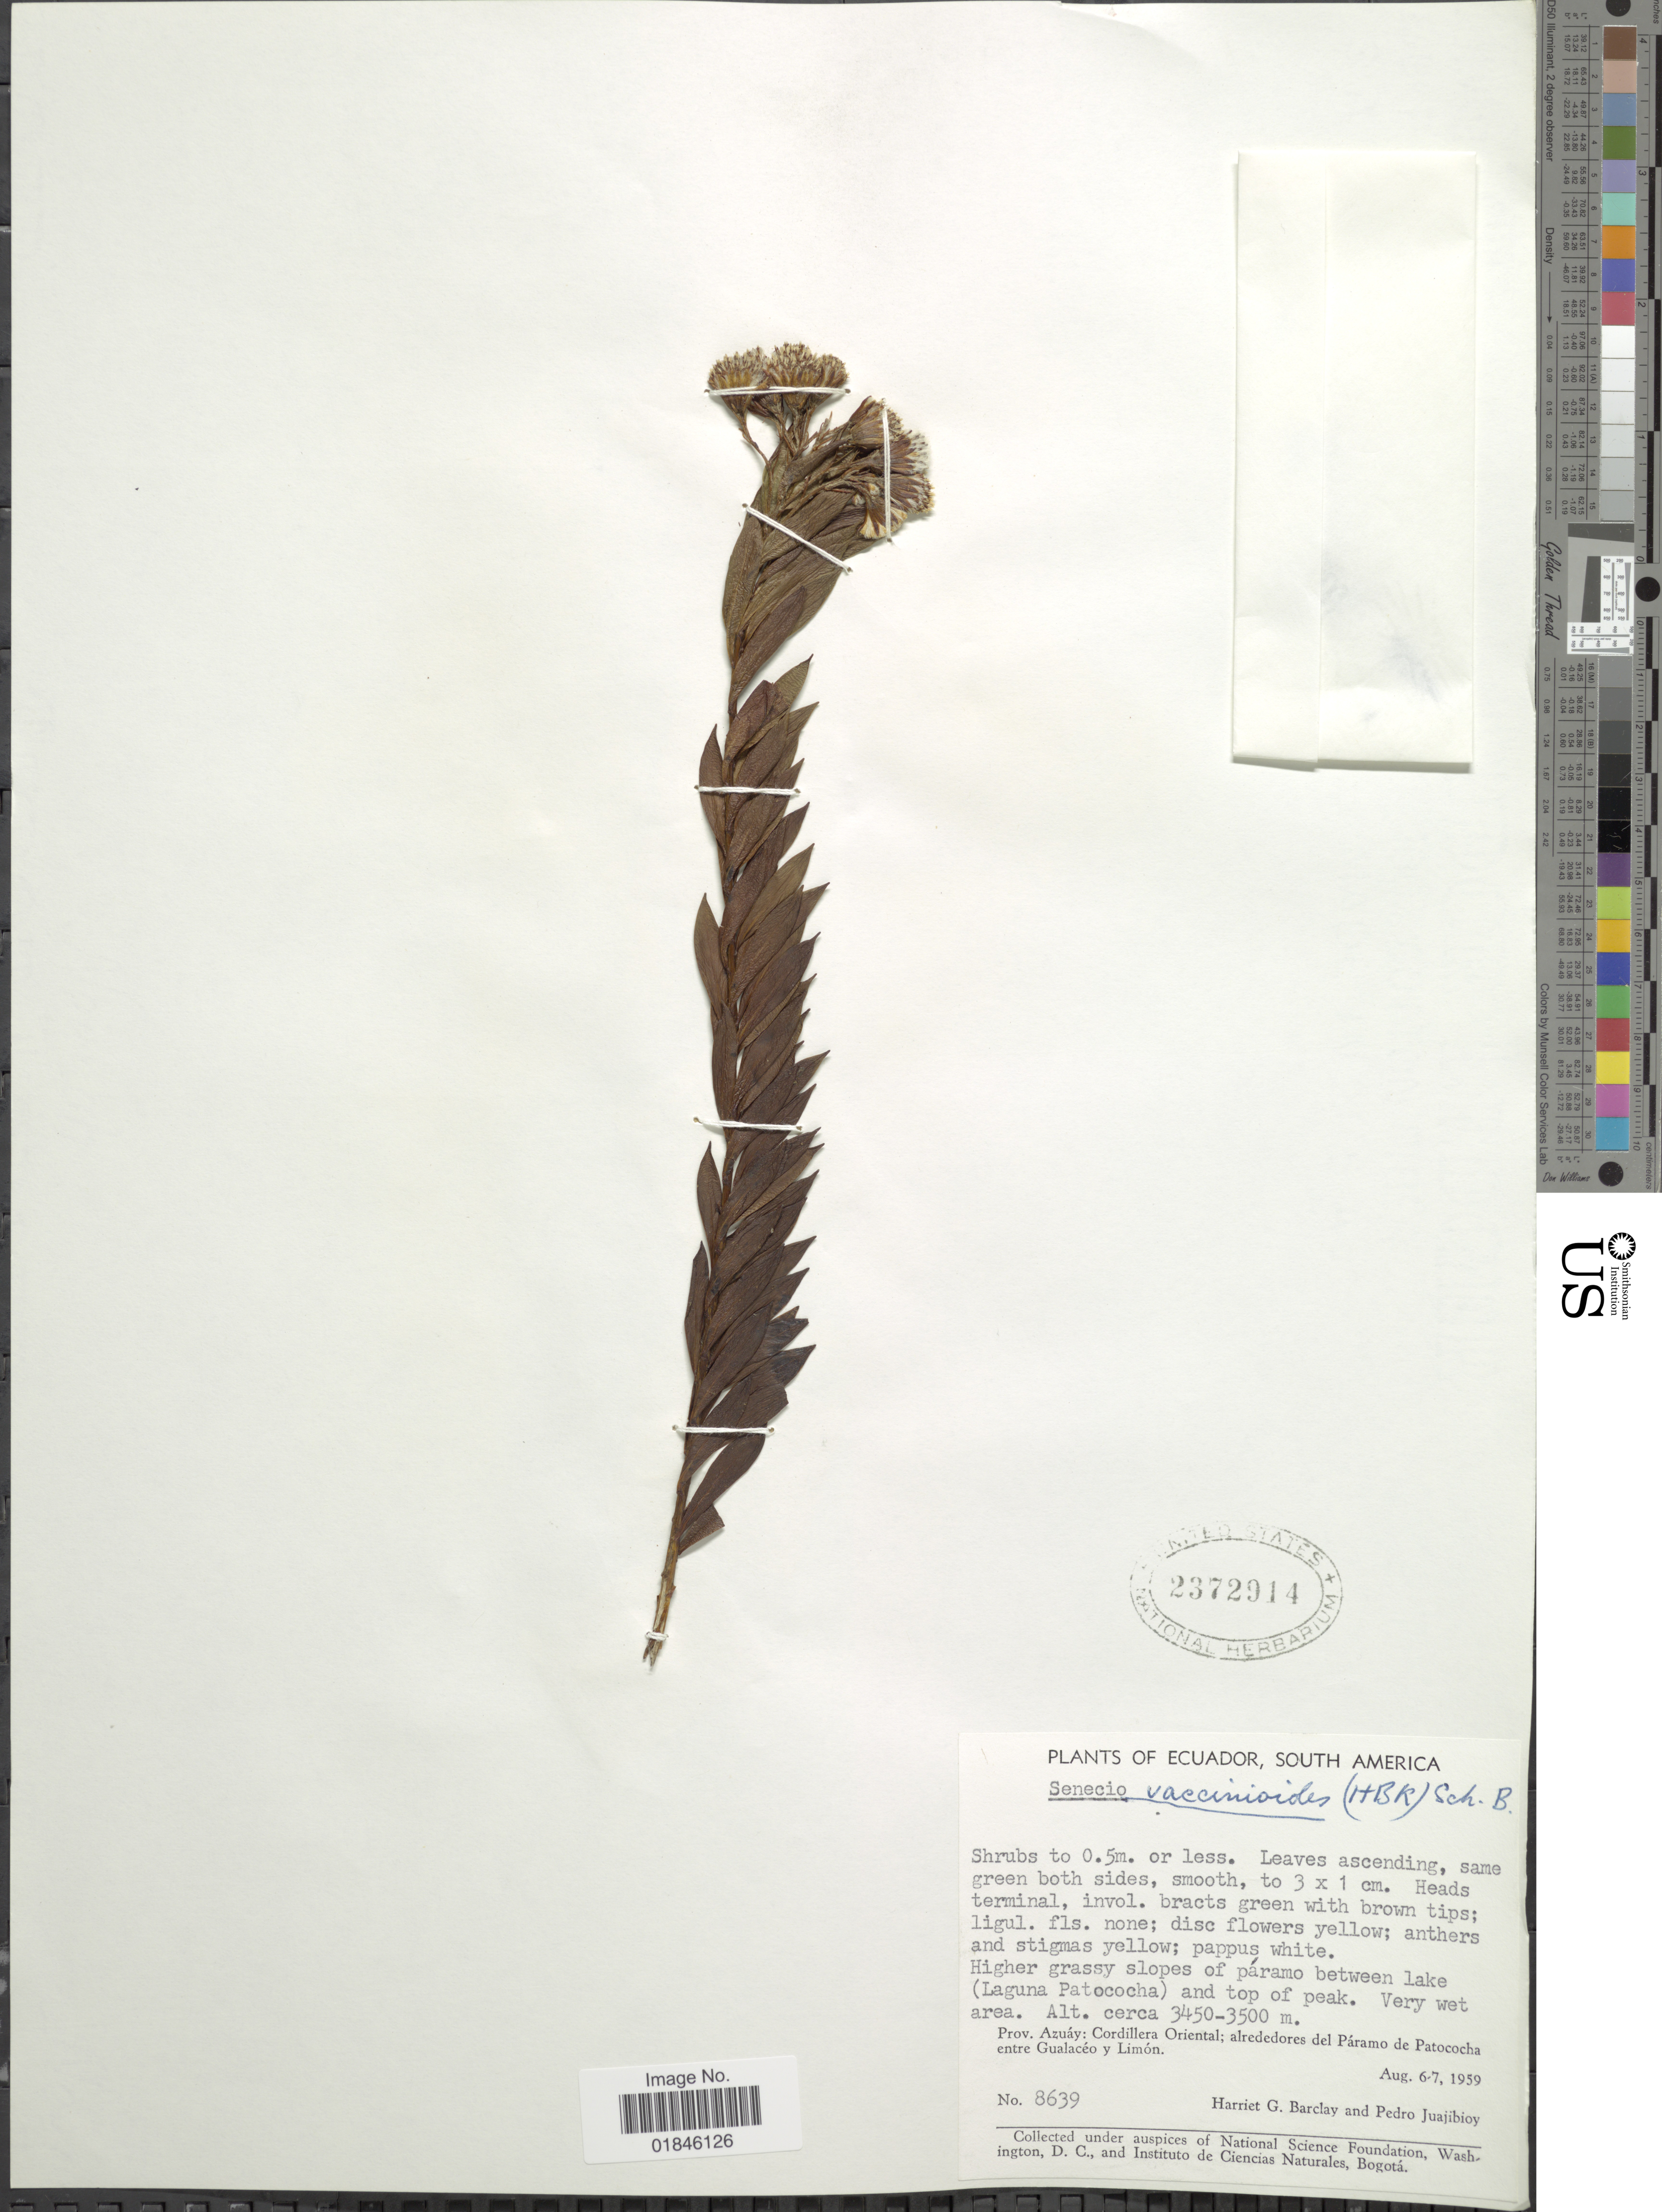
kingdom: Plantae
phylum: Tracheophyta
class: Magnoliopsida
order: Asterales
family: Asteraceae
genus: Pentacalia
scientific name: Pentacalia vaccinioides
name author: (Kunth) Cuatrec.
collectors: H. G. Barclay & P. Juajibioy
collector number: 8639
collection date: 1959-08-06/1959-08-07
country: Ecuador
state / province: Azuay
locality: Higher grassy slopes of páramo between lake (Laguna Patococha) and top of peak. Prov. Azuáy: Cordillera Oriental; alrededores del Páramo de Patococha entre Gualacéo y Limón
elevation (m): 3450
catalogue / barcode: US 2372914